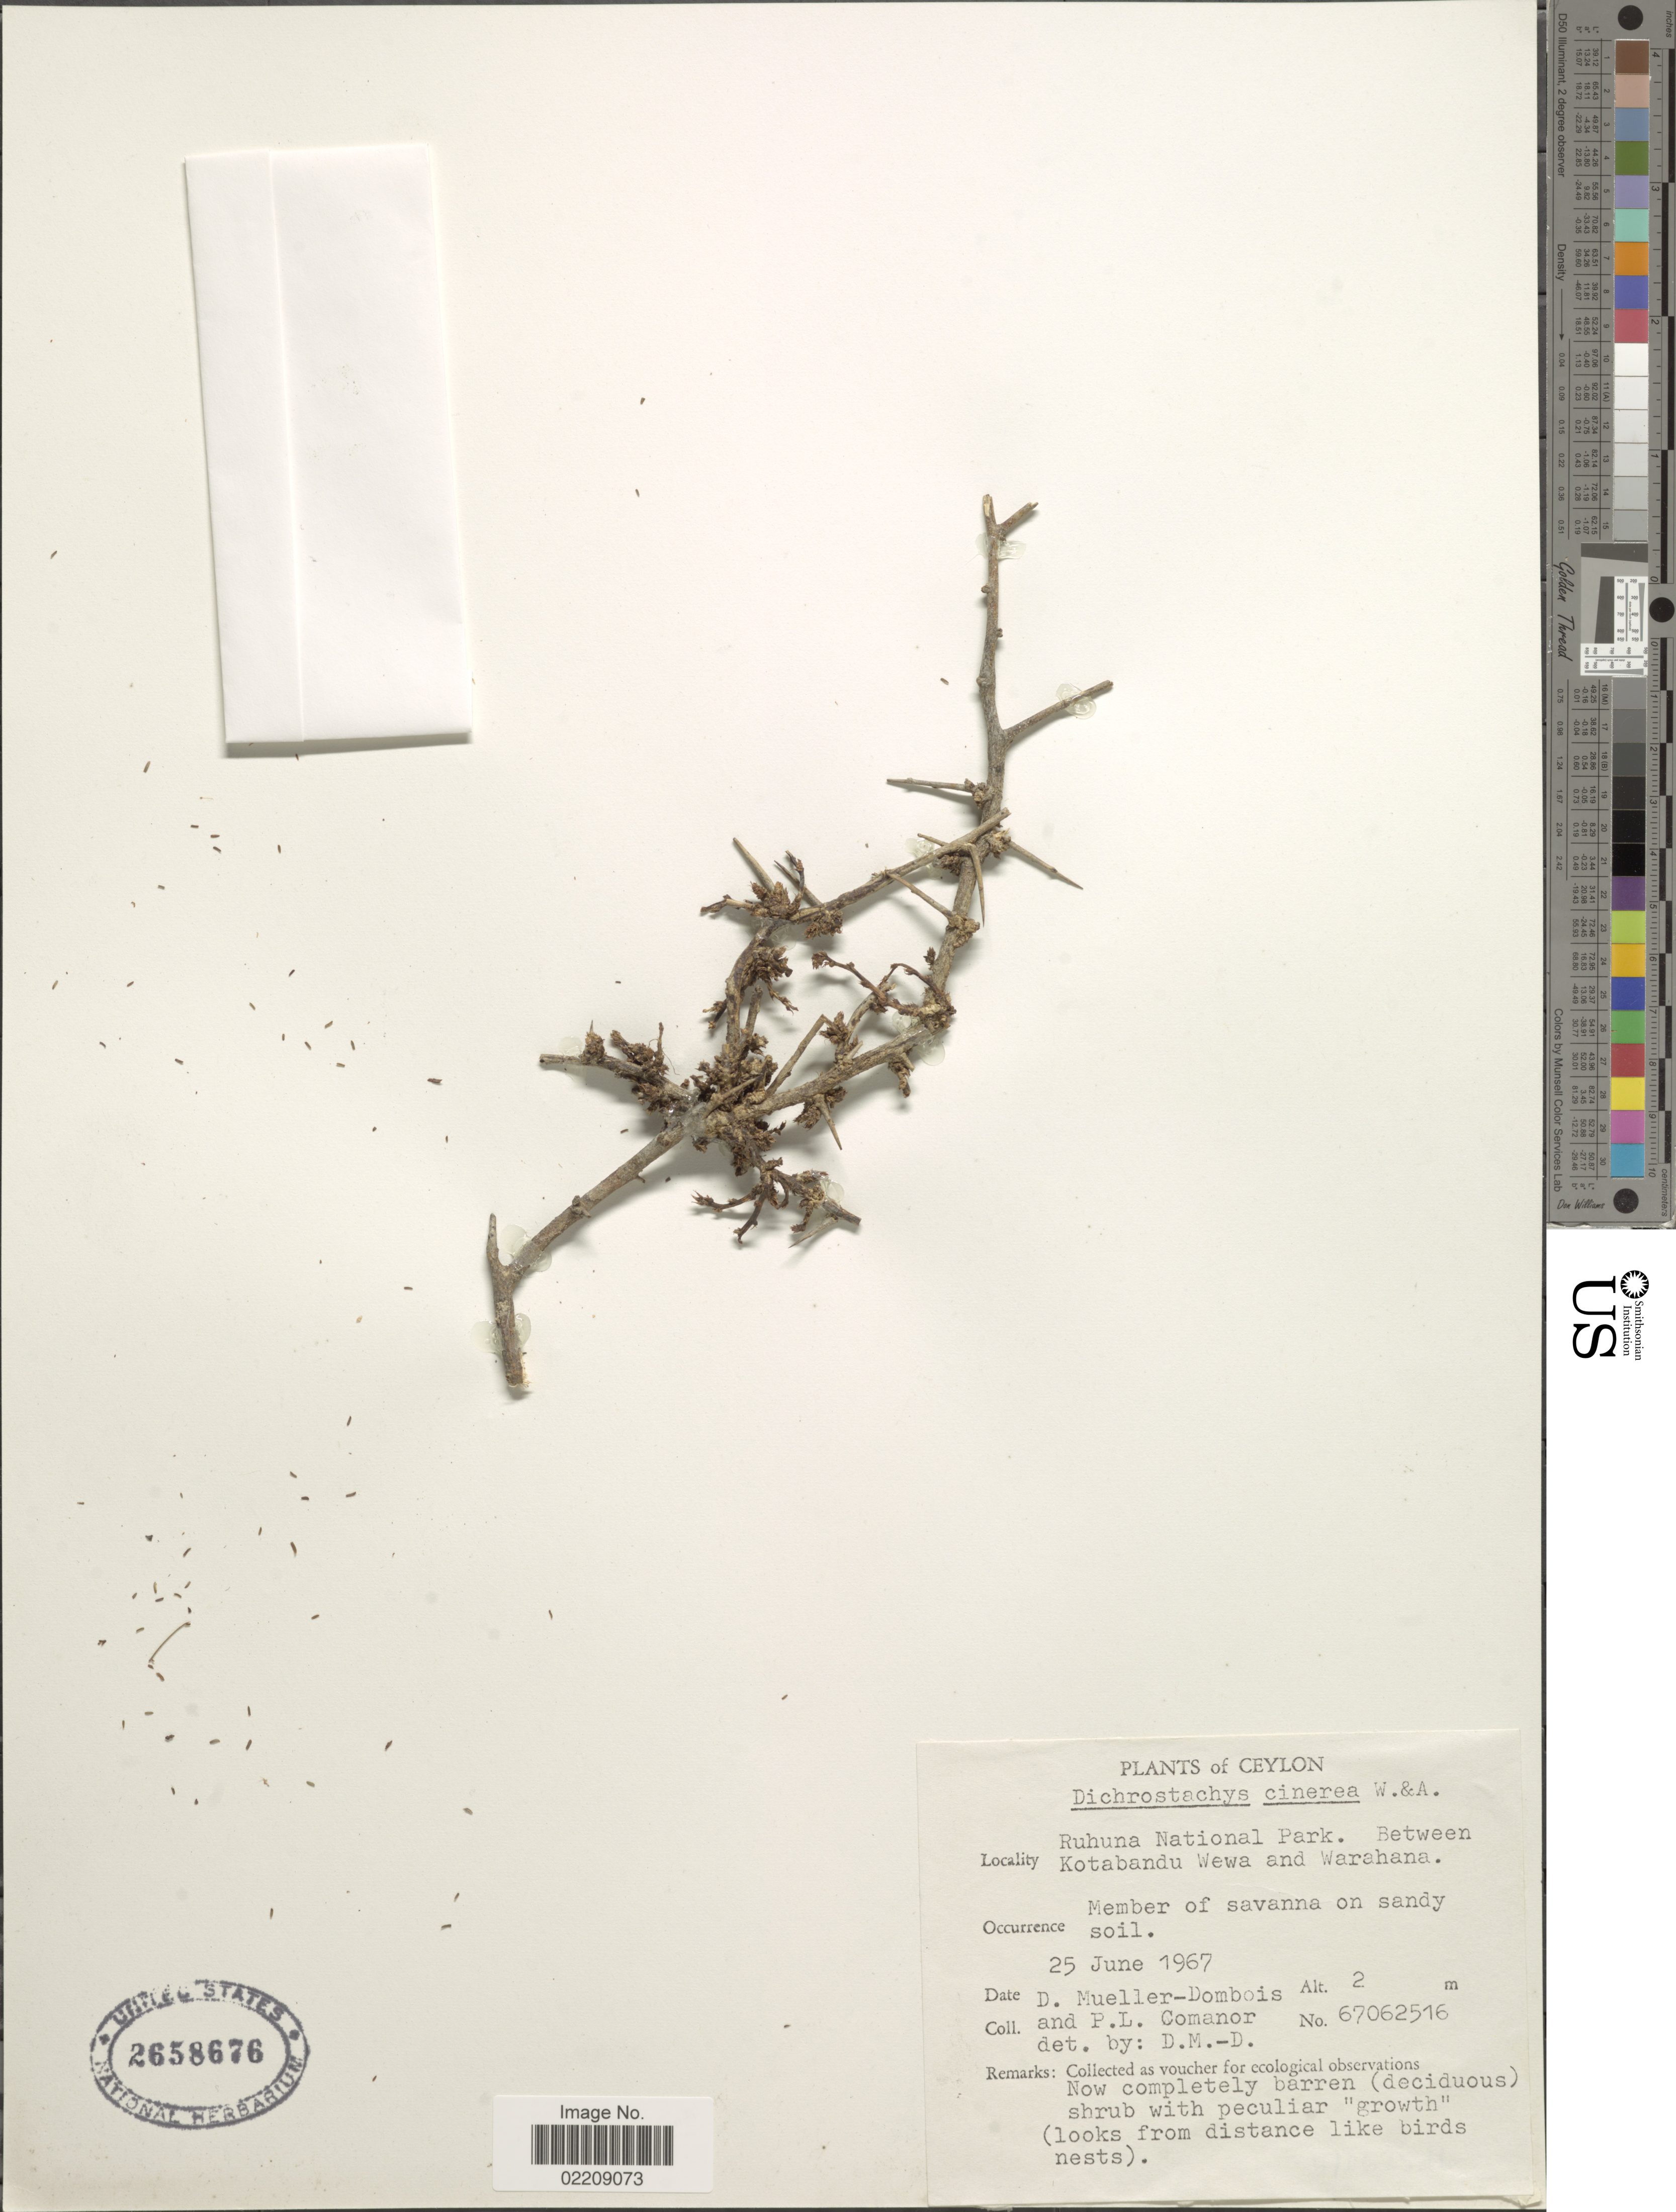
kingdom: Plantae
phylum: Tracheophyta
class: Magnoliopsida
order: Fabales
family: Fabaceae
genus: Dichrostachys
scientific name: Dichrostachys cinerea R. Vig., nom. illeg.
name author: R. Vig.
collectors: D. Mueller-Dombois & P. Comanor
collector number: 67062516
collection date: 1967-06-25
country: Sri Lanka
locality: Ceylon, Ruhuna National Park, Between Kotabandu Wewa and Warahana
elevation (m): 2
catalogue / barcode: US 2658676